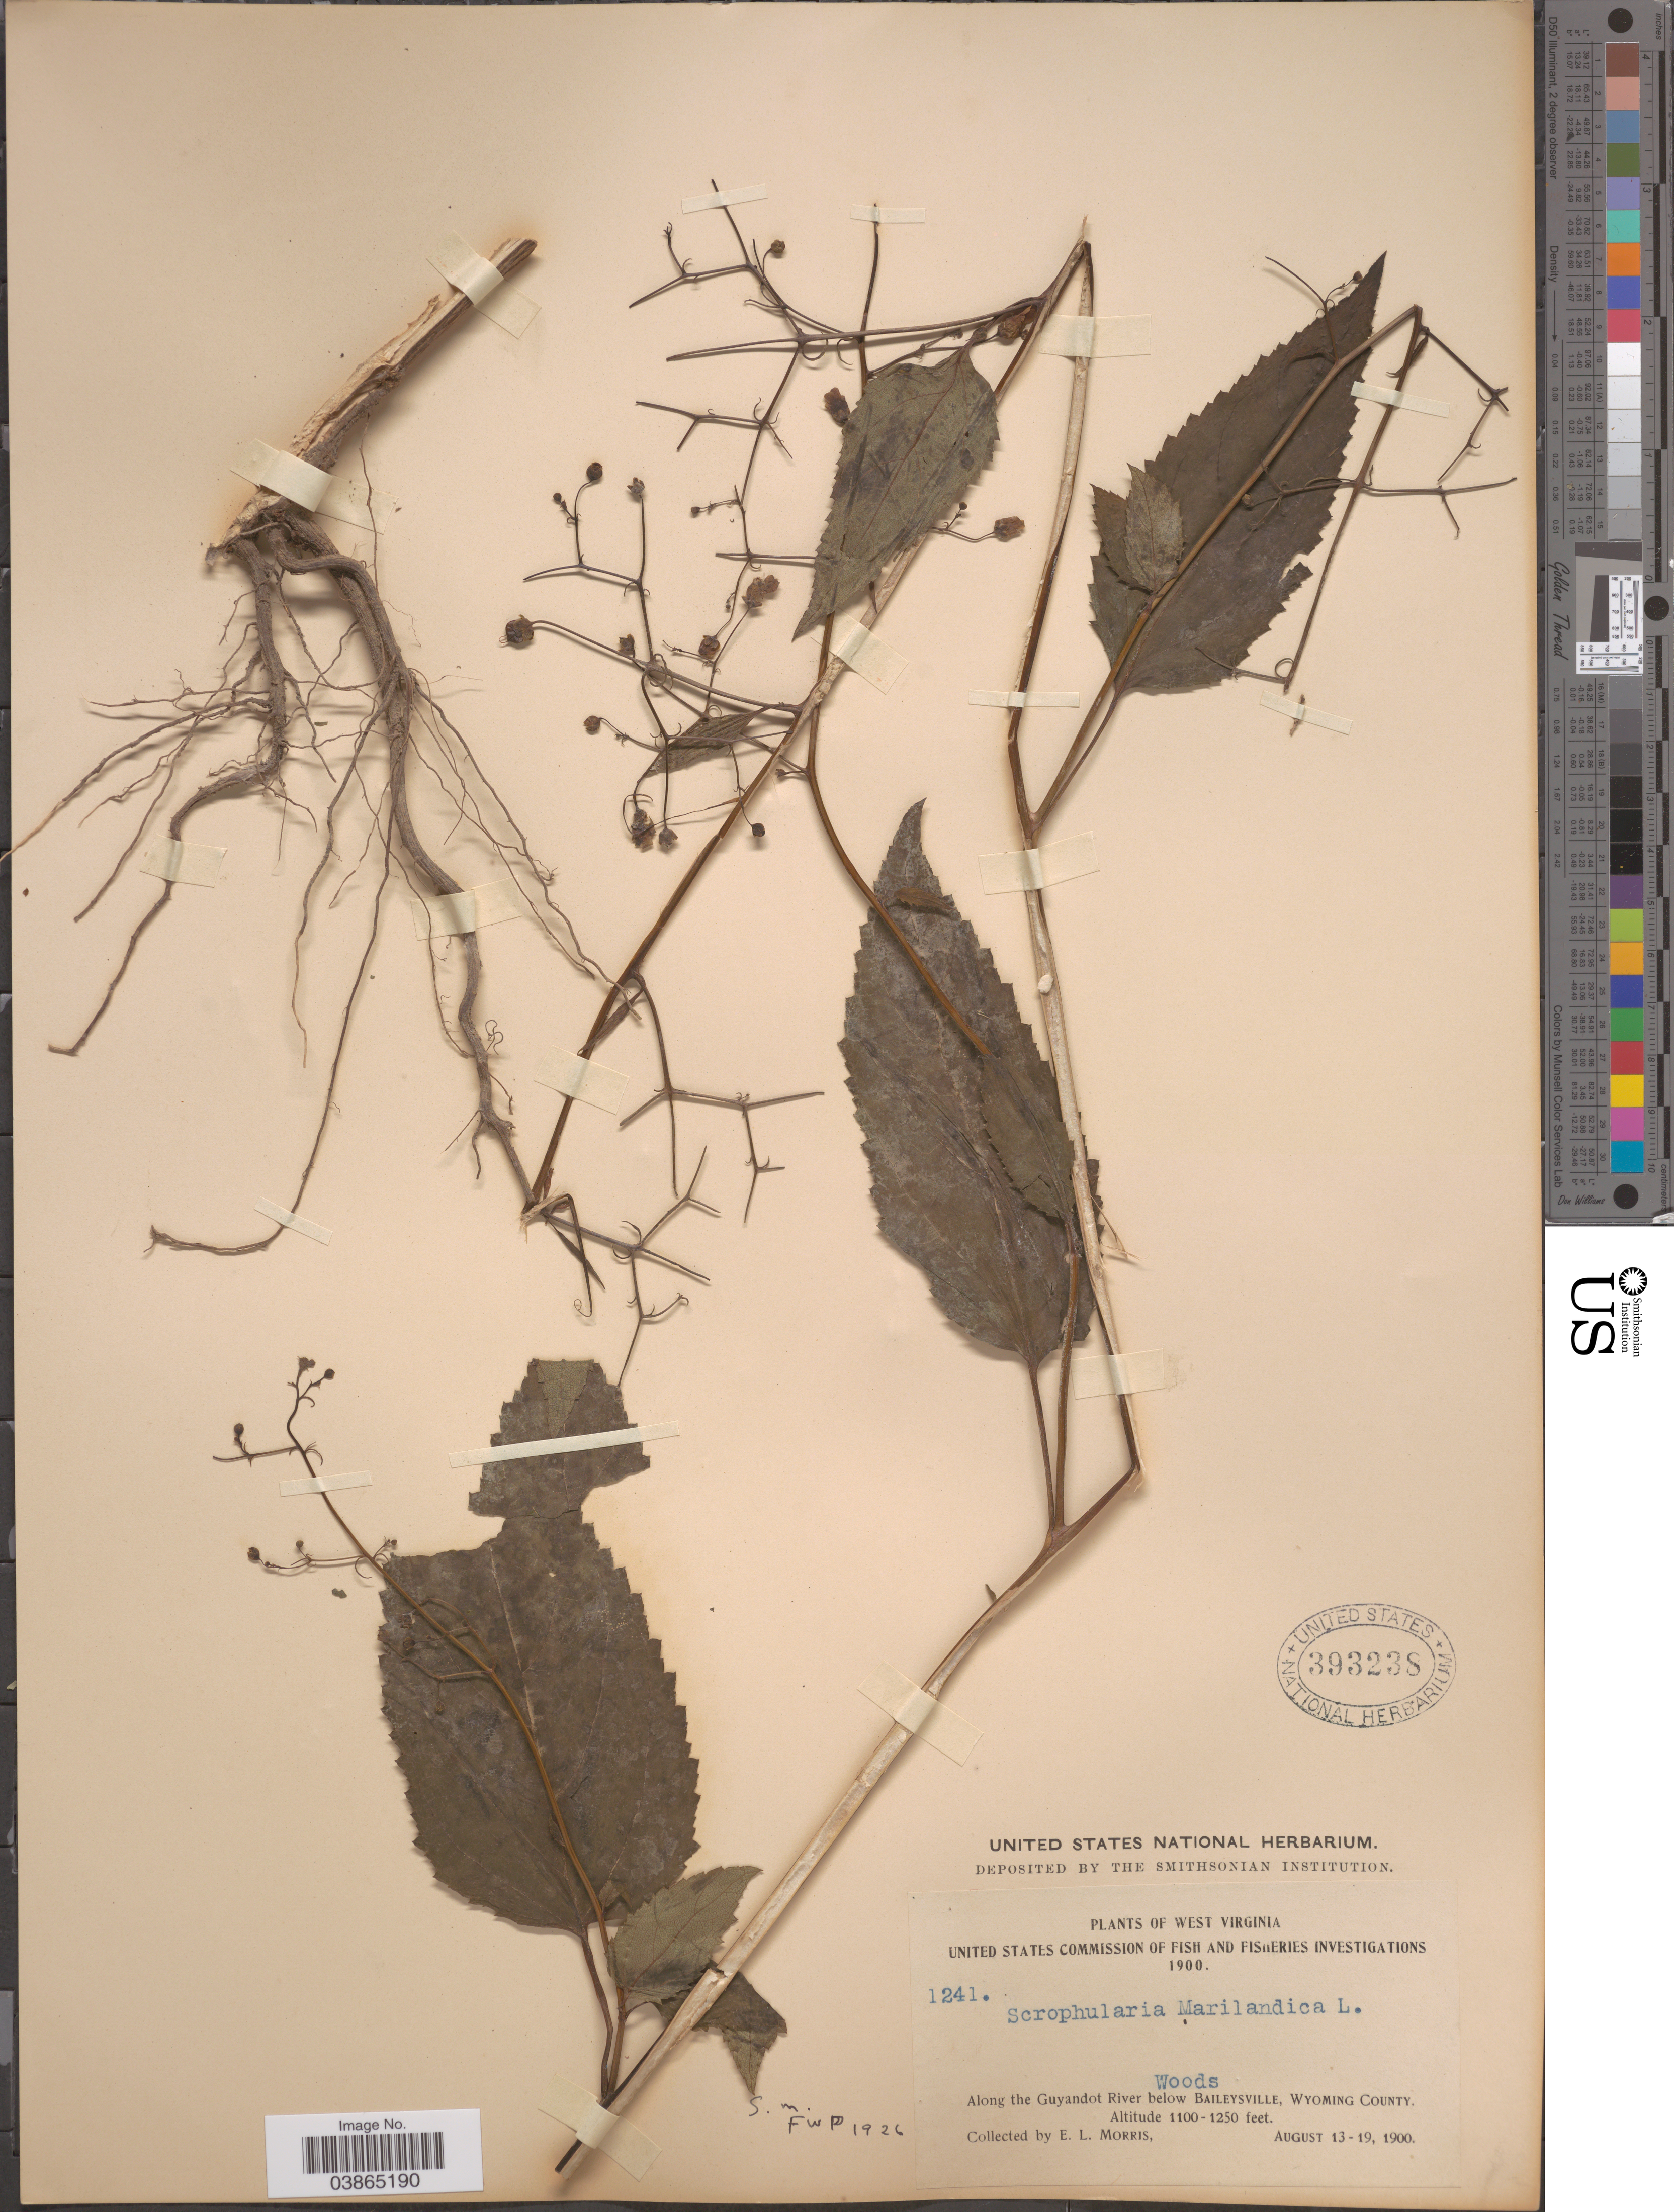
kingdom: Plantae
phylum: Tracheophyta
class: Magnoliopsida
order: Lamiales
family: Scrophulariaceae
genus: Scrophularia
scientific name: Scrophularia marilandica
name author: L.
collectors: E. Morris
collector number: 1241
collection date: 1900-08-13/1900-08-19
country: United States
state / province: West Virginia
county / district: Wyoming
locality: Along the Guyandot River below Baileysville, Wyoming County.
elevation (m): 335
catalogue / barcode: US 393238